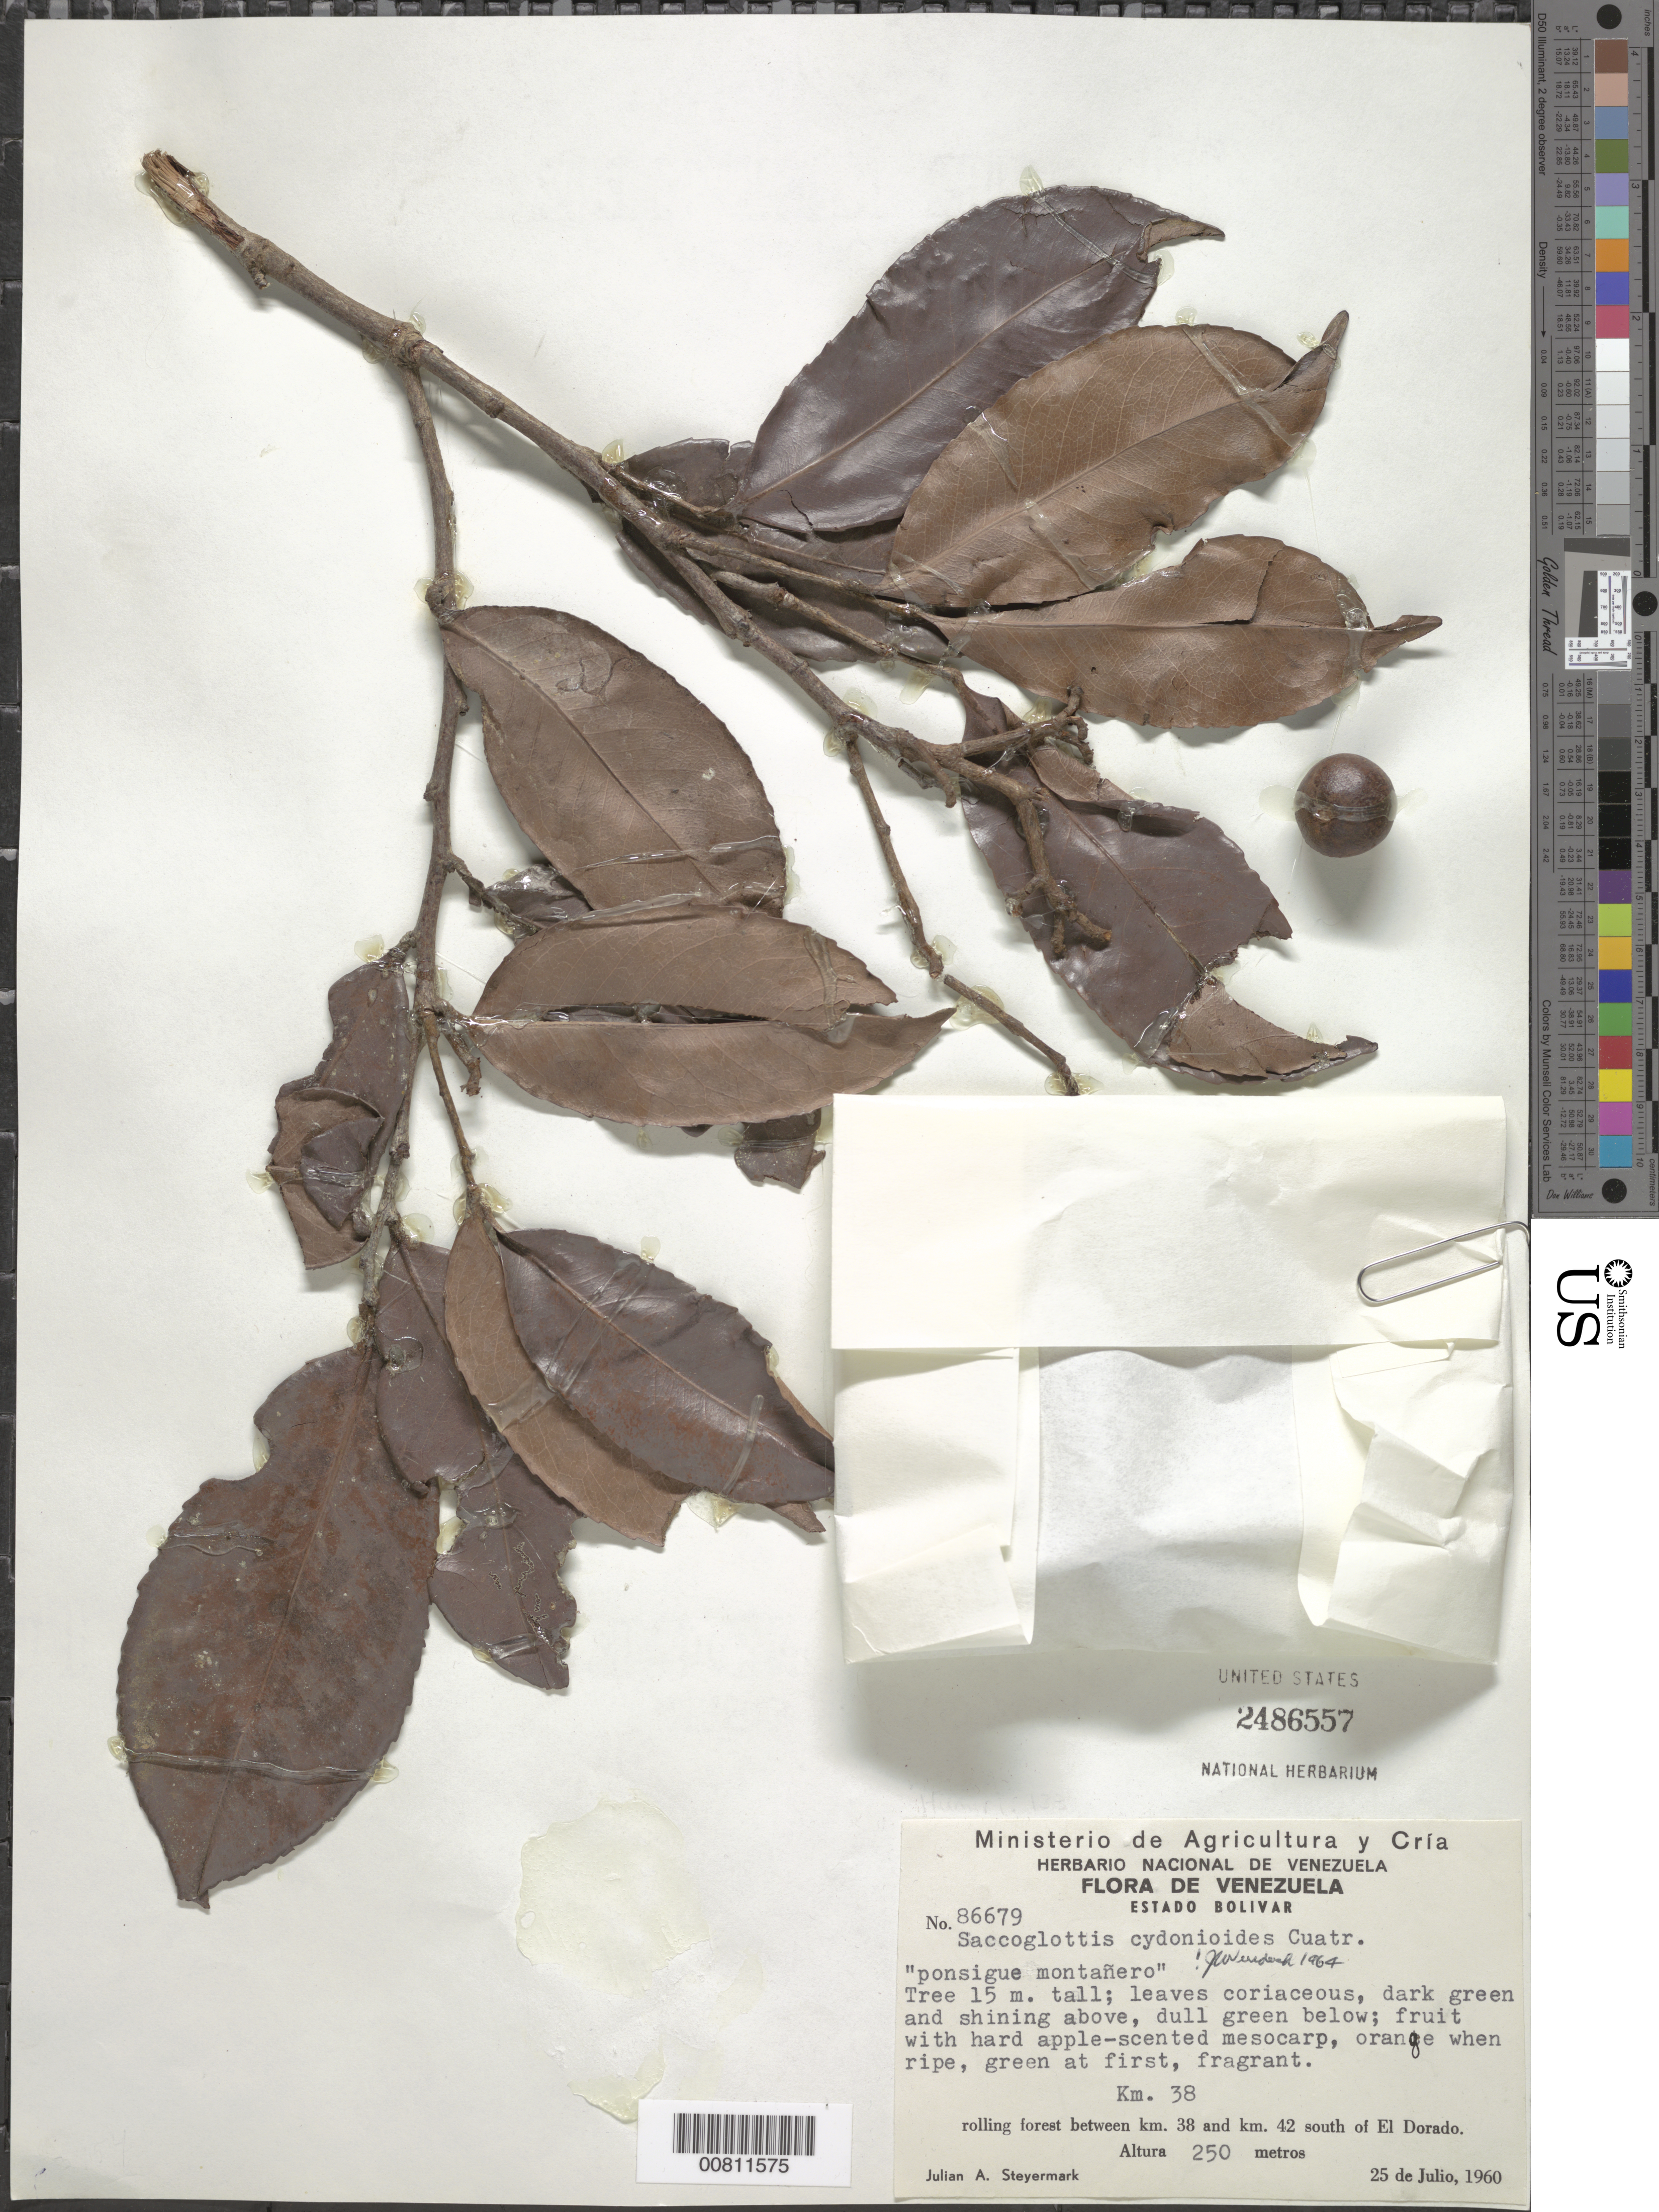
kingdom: Plantae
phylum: Tracheophyta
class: Magnoliopsida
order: Malpighiales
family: Humiriaceae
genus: Sacoglottis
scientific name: Sacoglottis cydonioides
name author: Cuatrec.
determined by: Wurdack, John J., (US), US (UNITED STATES)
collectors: J. Steyermark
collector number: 86679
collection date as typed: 25-Jul-60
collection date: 1960-07-25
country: Venezuela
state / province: Bolívar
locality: El Dorado, S of, km 38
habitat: Rolling forest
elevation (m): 250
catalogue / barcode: US 2486557